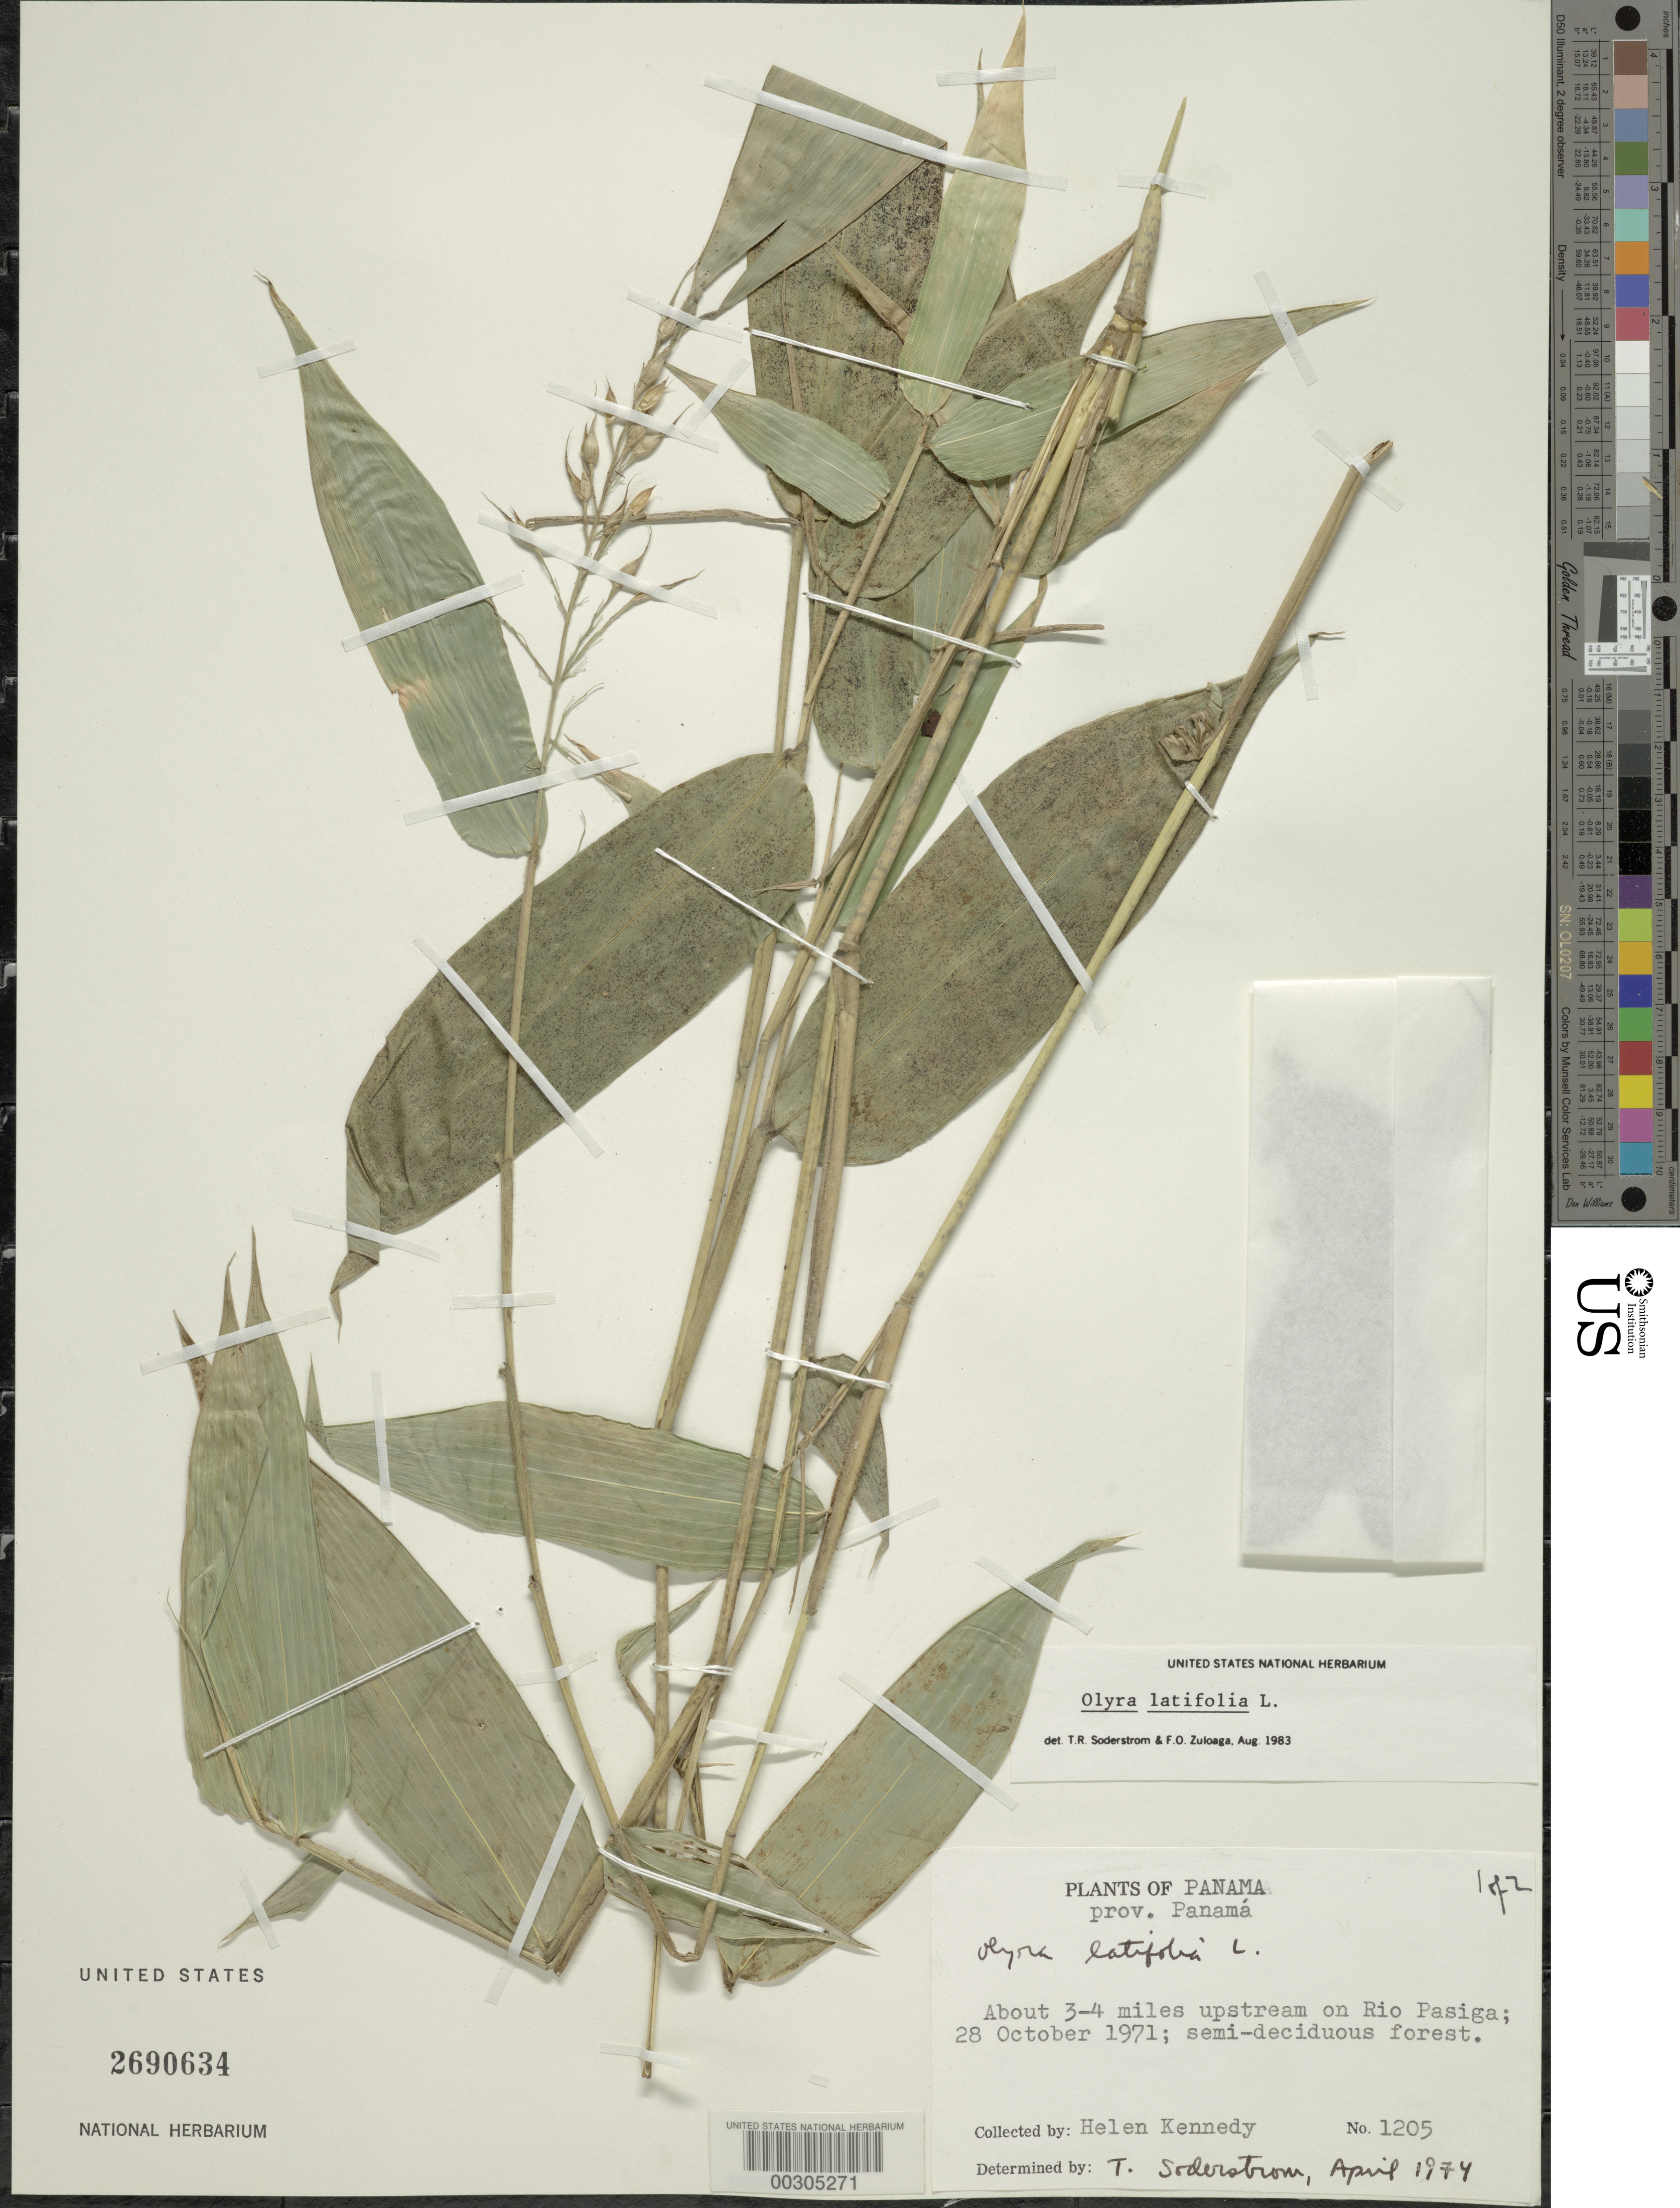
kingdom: Plantae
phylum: Tracheophyta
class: Liliopsida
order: Poales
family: Poaceae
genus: Olyra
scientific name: Olyra latifolia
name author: L.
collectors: H. Kennedy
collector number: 1205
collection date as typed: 28 Oct 1971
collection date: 1971-10-28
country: Panama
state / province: Panamá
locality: Rio Pasiga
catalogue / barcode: US 2690634